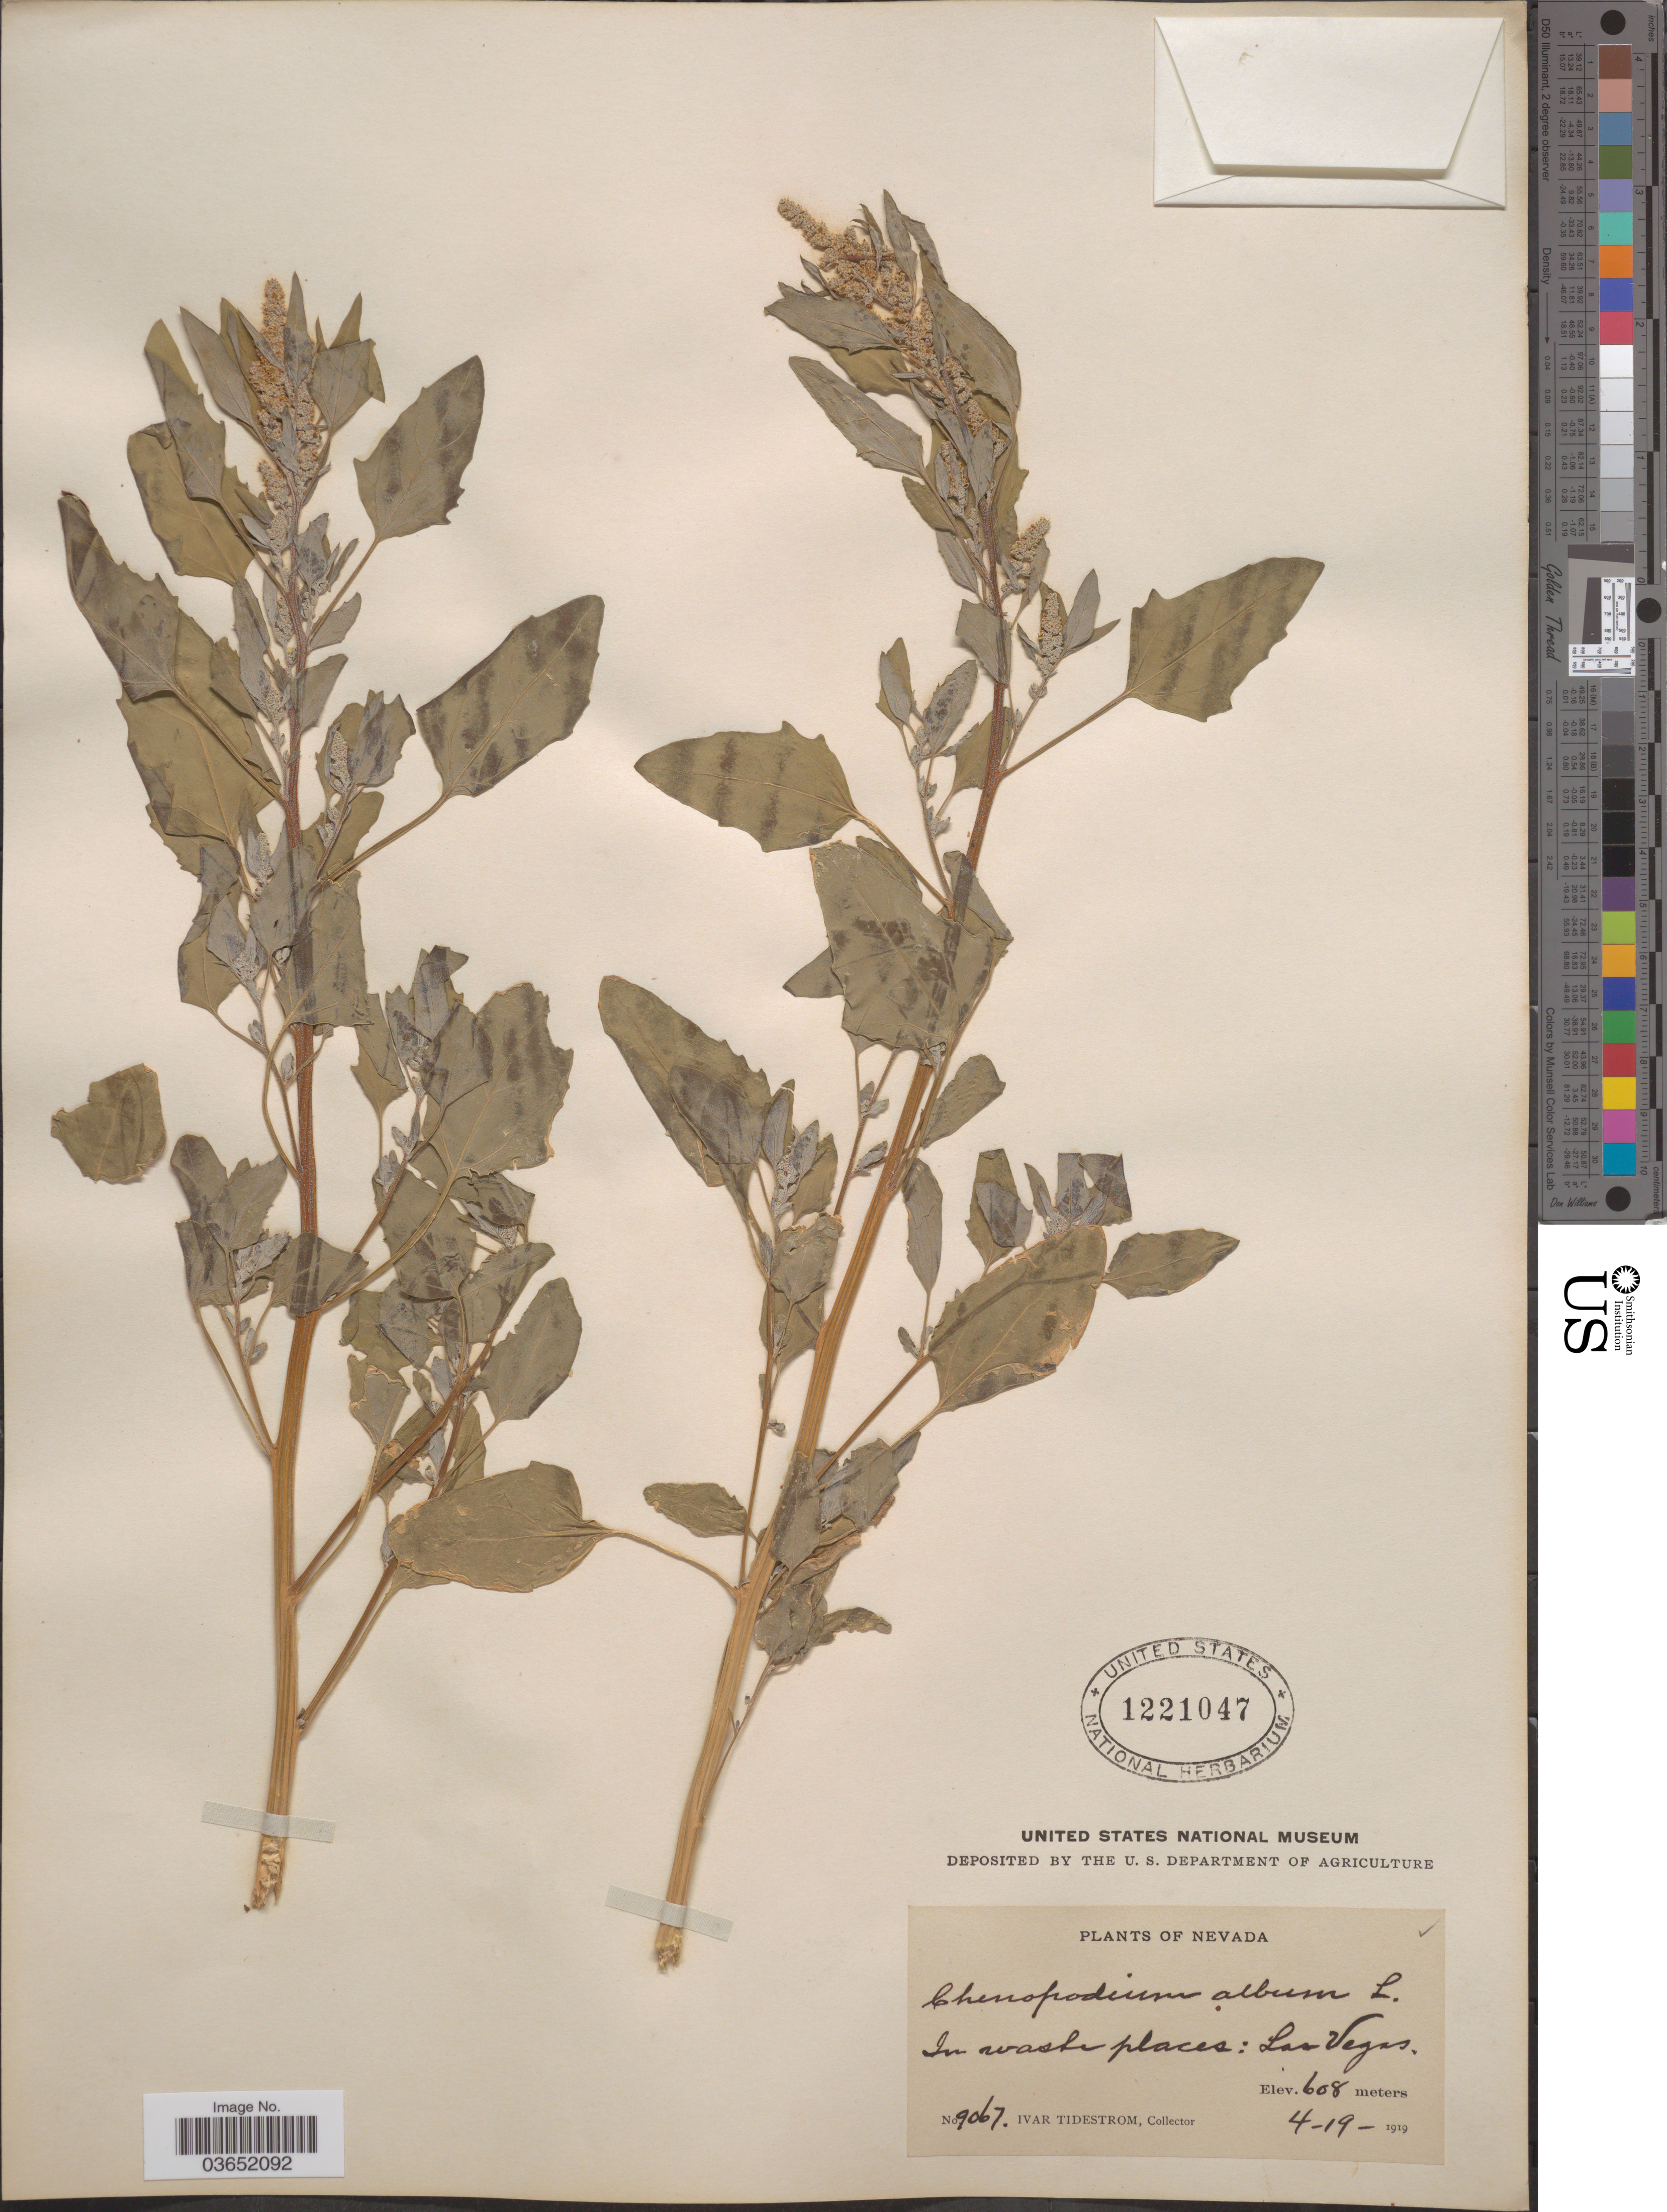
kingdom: Plantae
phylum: Tracheophyta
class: Magnoliopsida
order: Caryophyllales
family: Amaranthaceae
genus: Chenopodium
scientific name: Chenopodium album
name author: L.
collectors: I. F. Tidestrom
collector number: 9067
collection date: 1919-04-19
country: United States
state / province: Nevada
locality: Las Vegas.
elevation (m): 608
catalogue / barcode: US 1221047